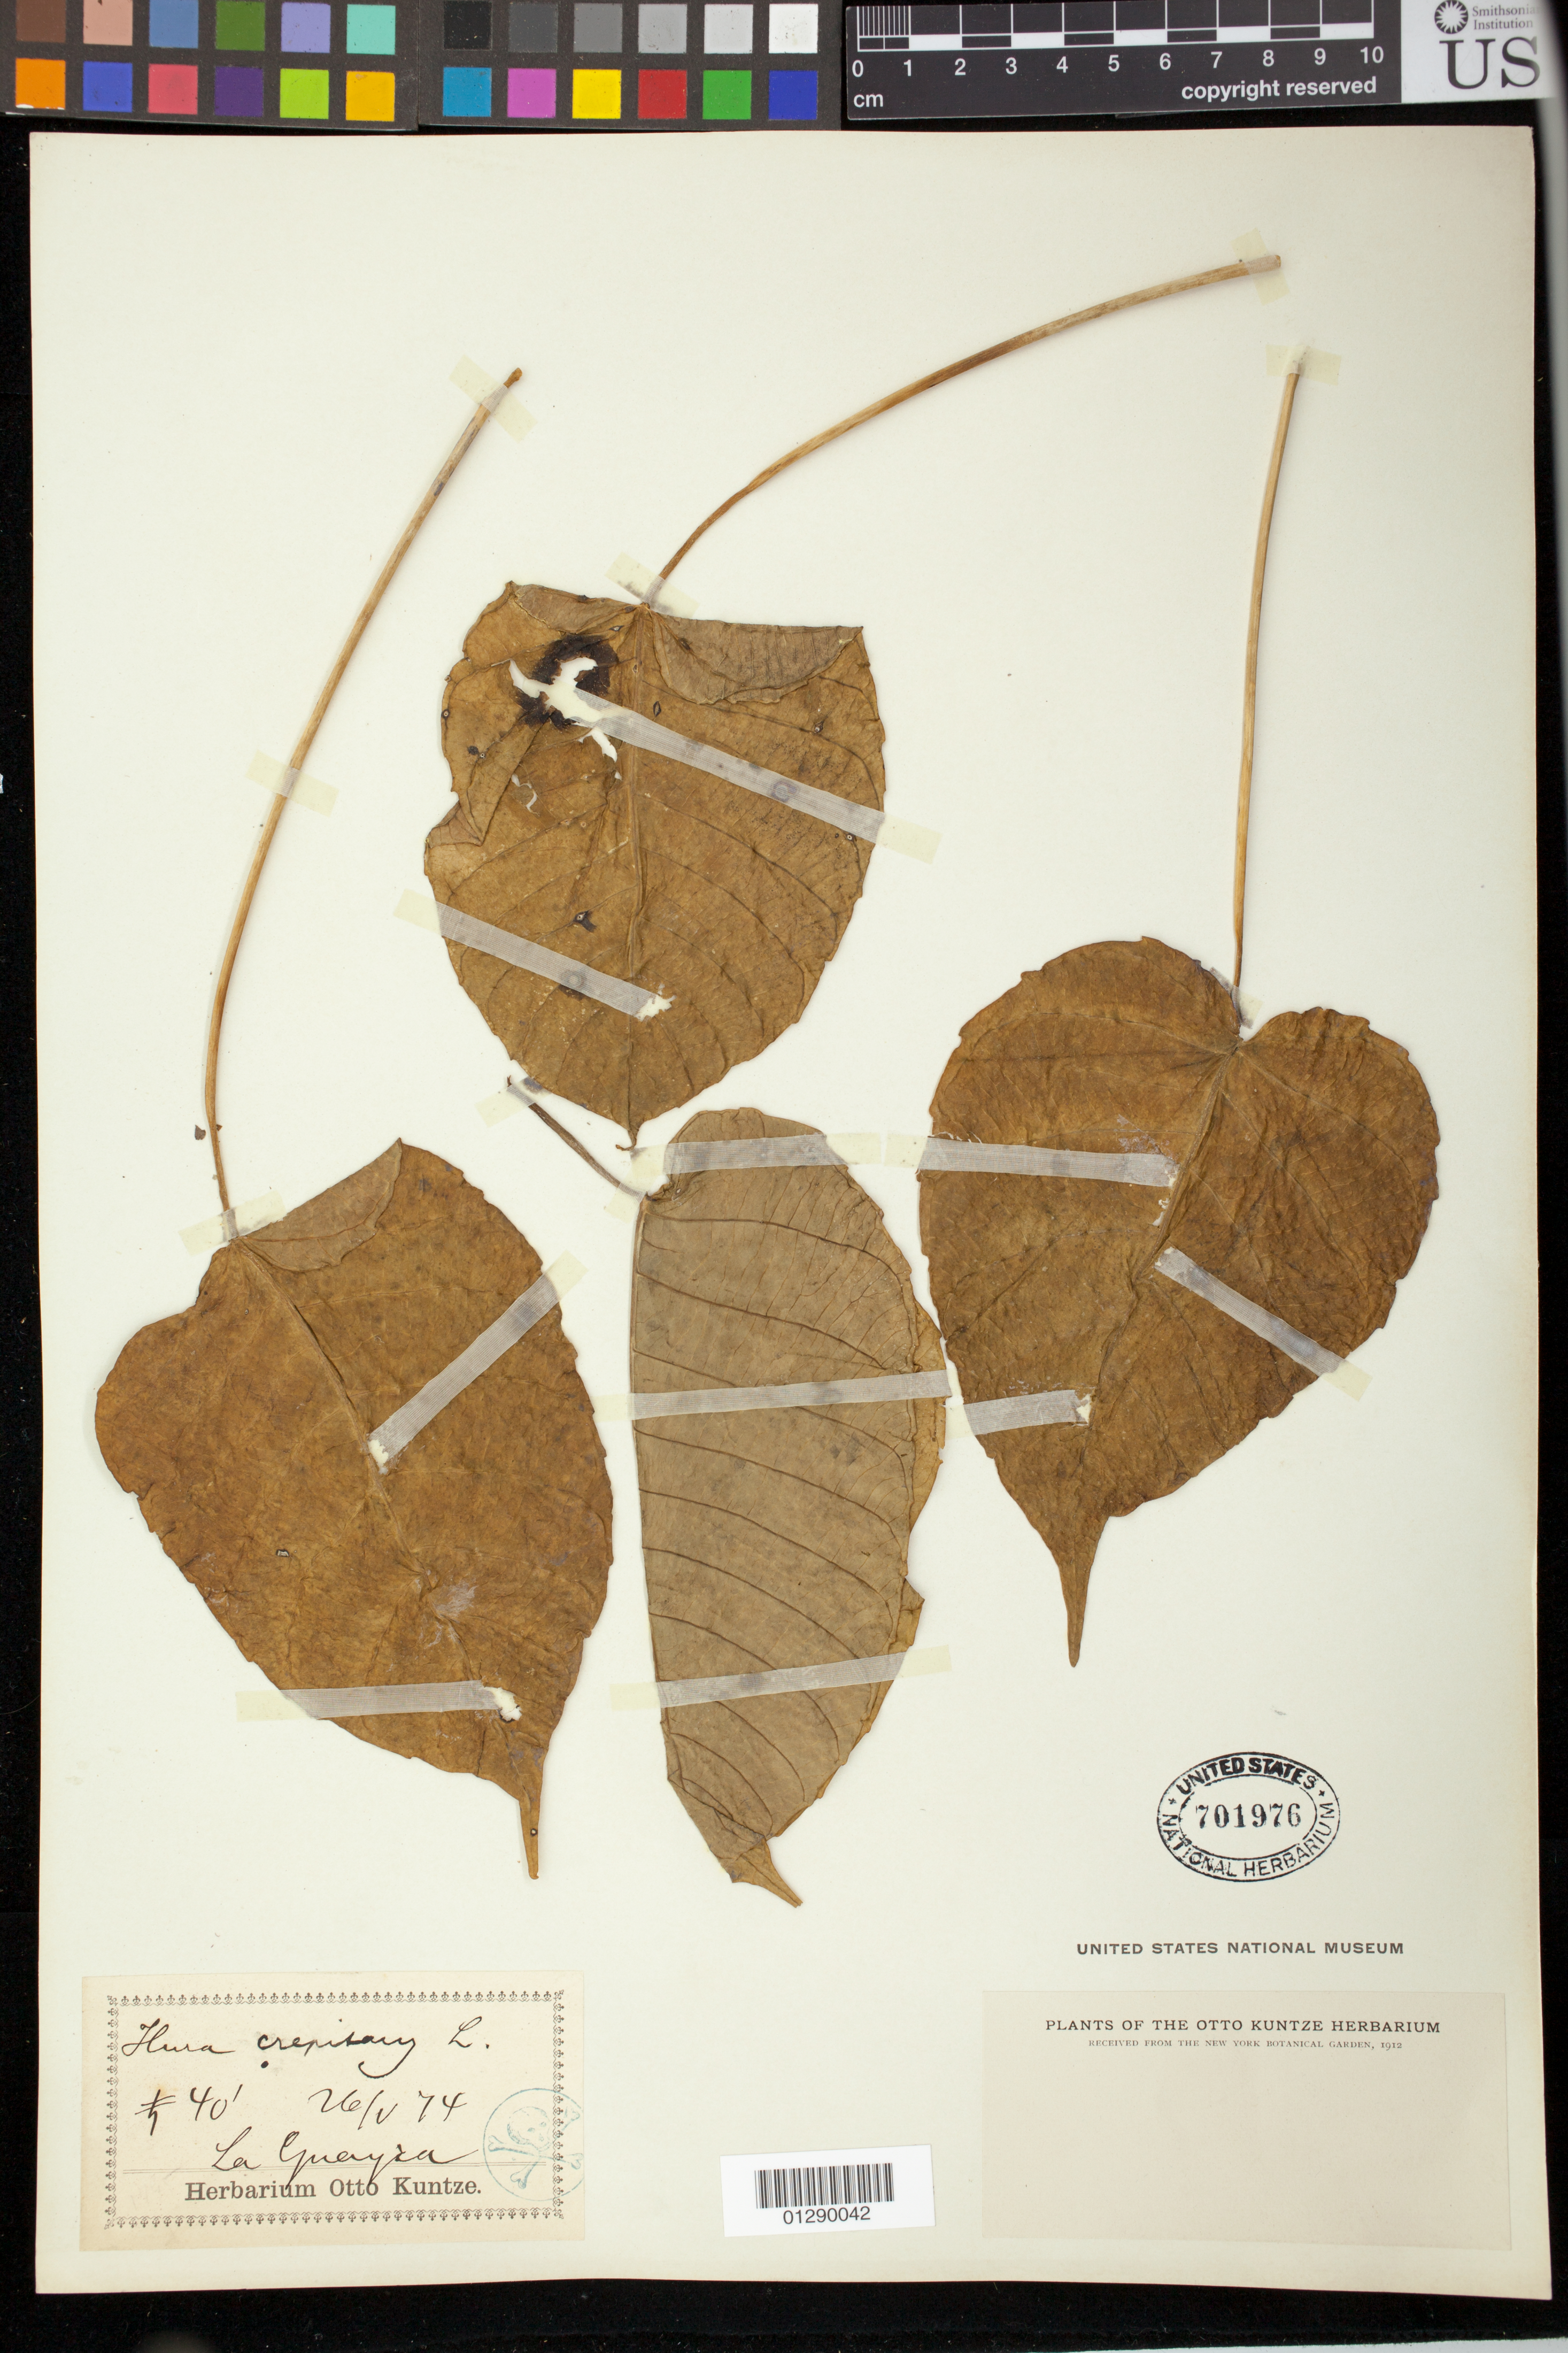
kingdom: Plantae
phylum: Tracheophyta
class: Magnoliopsida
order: Malpighiales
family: Euphorbiaceae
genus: Hura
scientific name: Hura crepitans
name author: L.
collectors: C.E.O. Kuntze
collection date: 1974-05-26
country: Panama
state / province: Colón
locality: La Guayra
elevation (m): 12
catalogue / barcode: US 701976